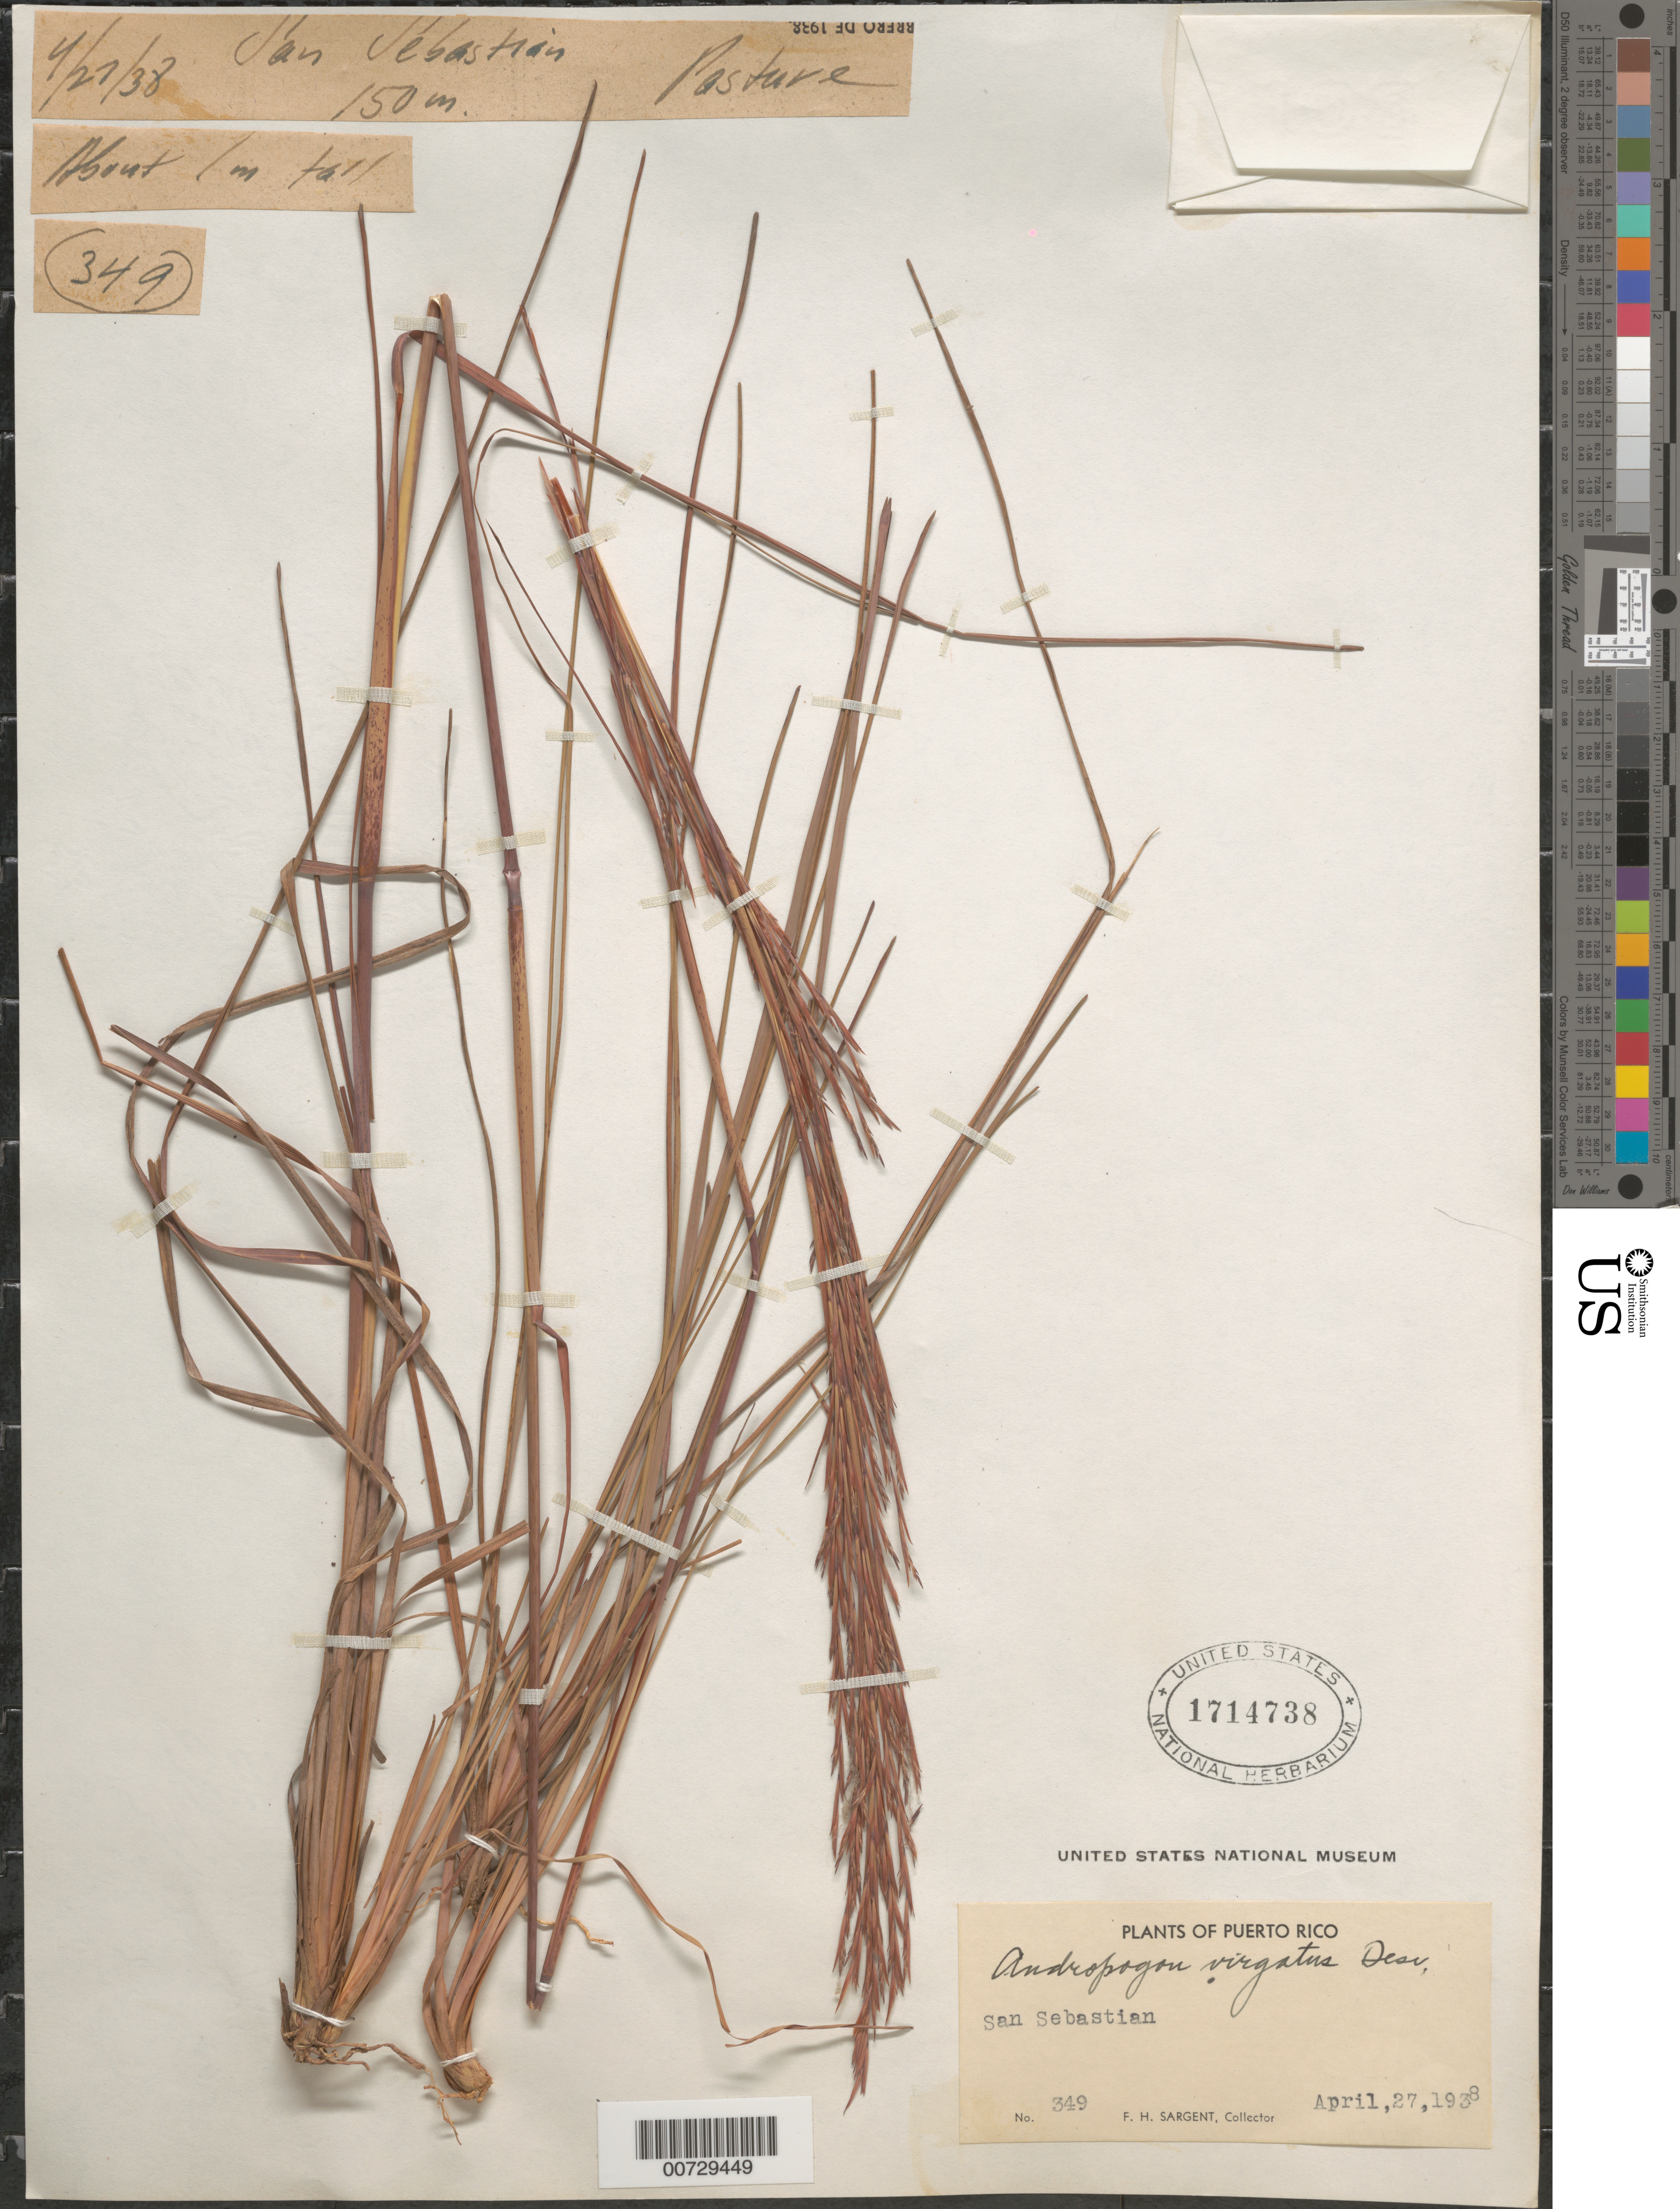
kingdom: Plantae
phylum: Tracheophyta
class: Liliopsida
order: Poales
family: Poaceae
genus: Andropogon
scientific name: Andropogon virgatus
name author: Desv. ex Ham.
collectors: F. H. Sargent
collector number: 349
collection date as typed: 27 Apr 1938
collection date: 1938-04-27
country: Puerto Rico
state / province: San Sebastián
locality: San Sebastian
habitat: Pasture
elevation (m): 150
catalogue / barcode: US 1714738